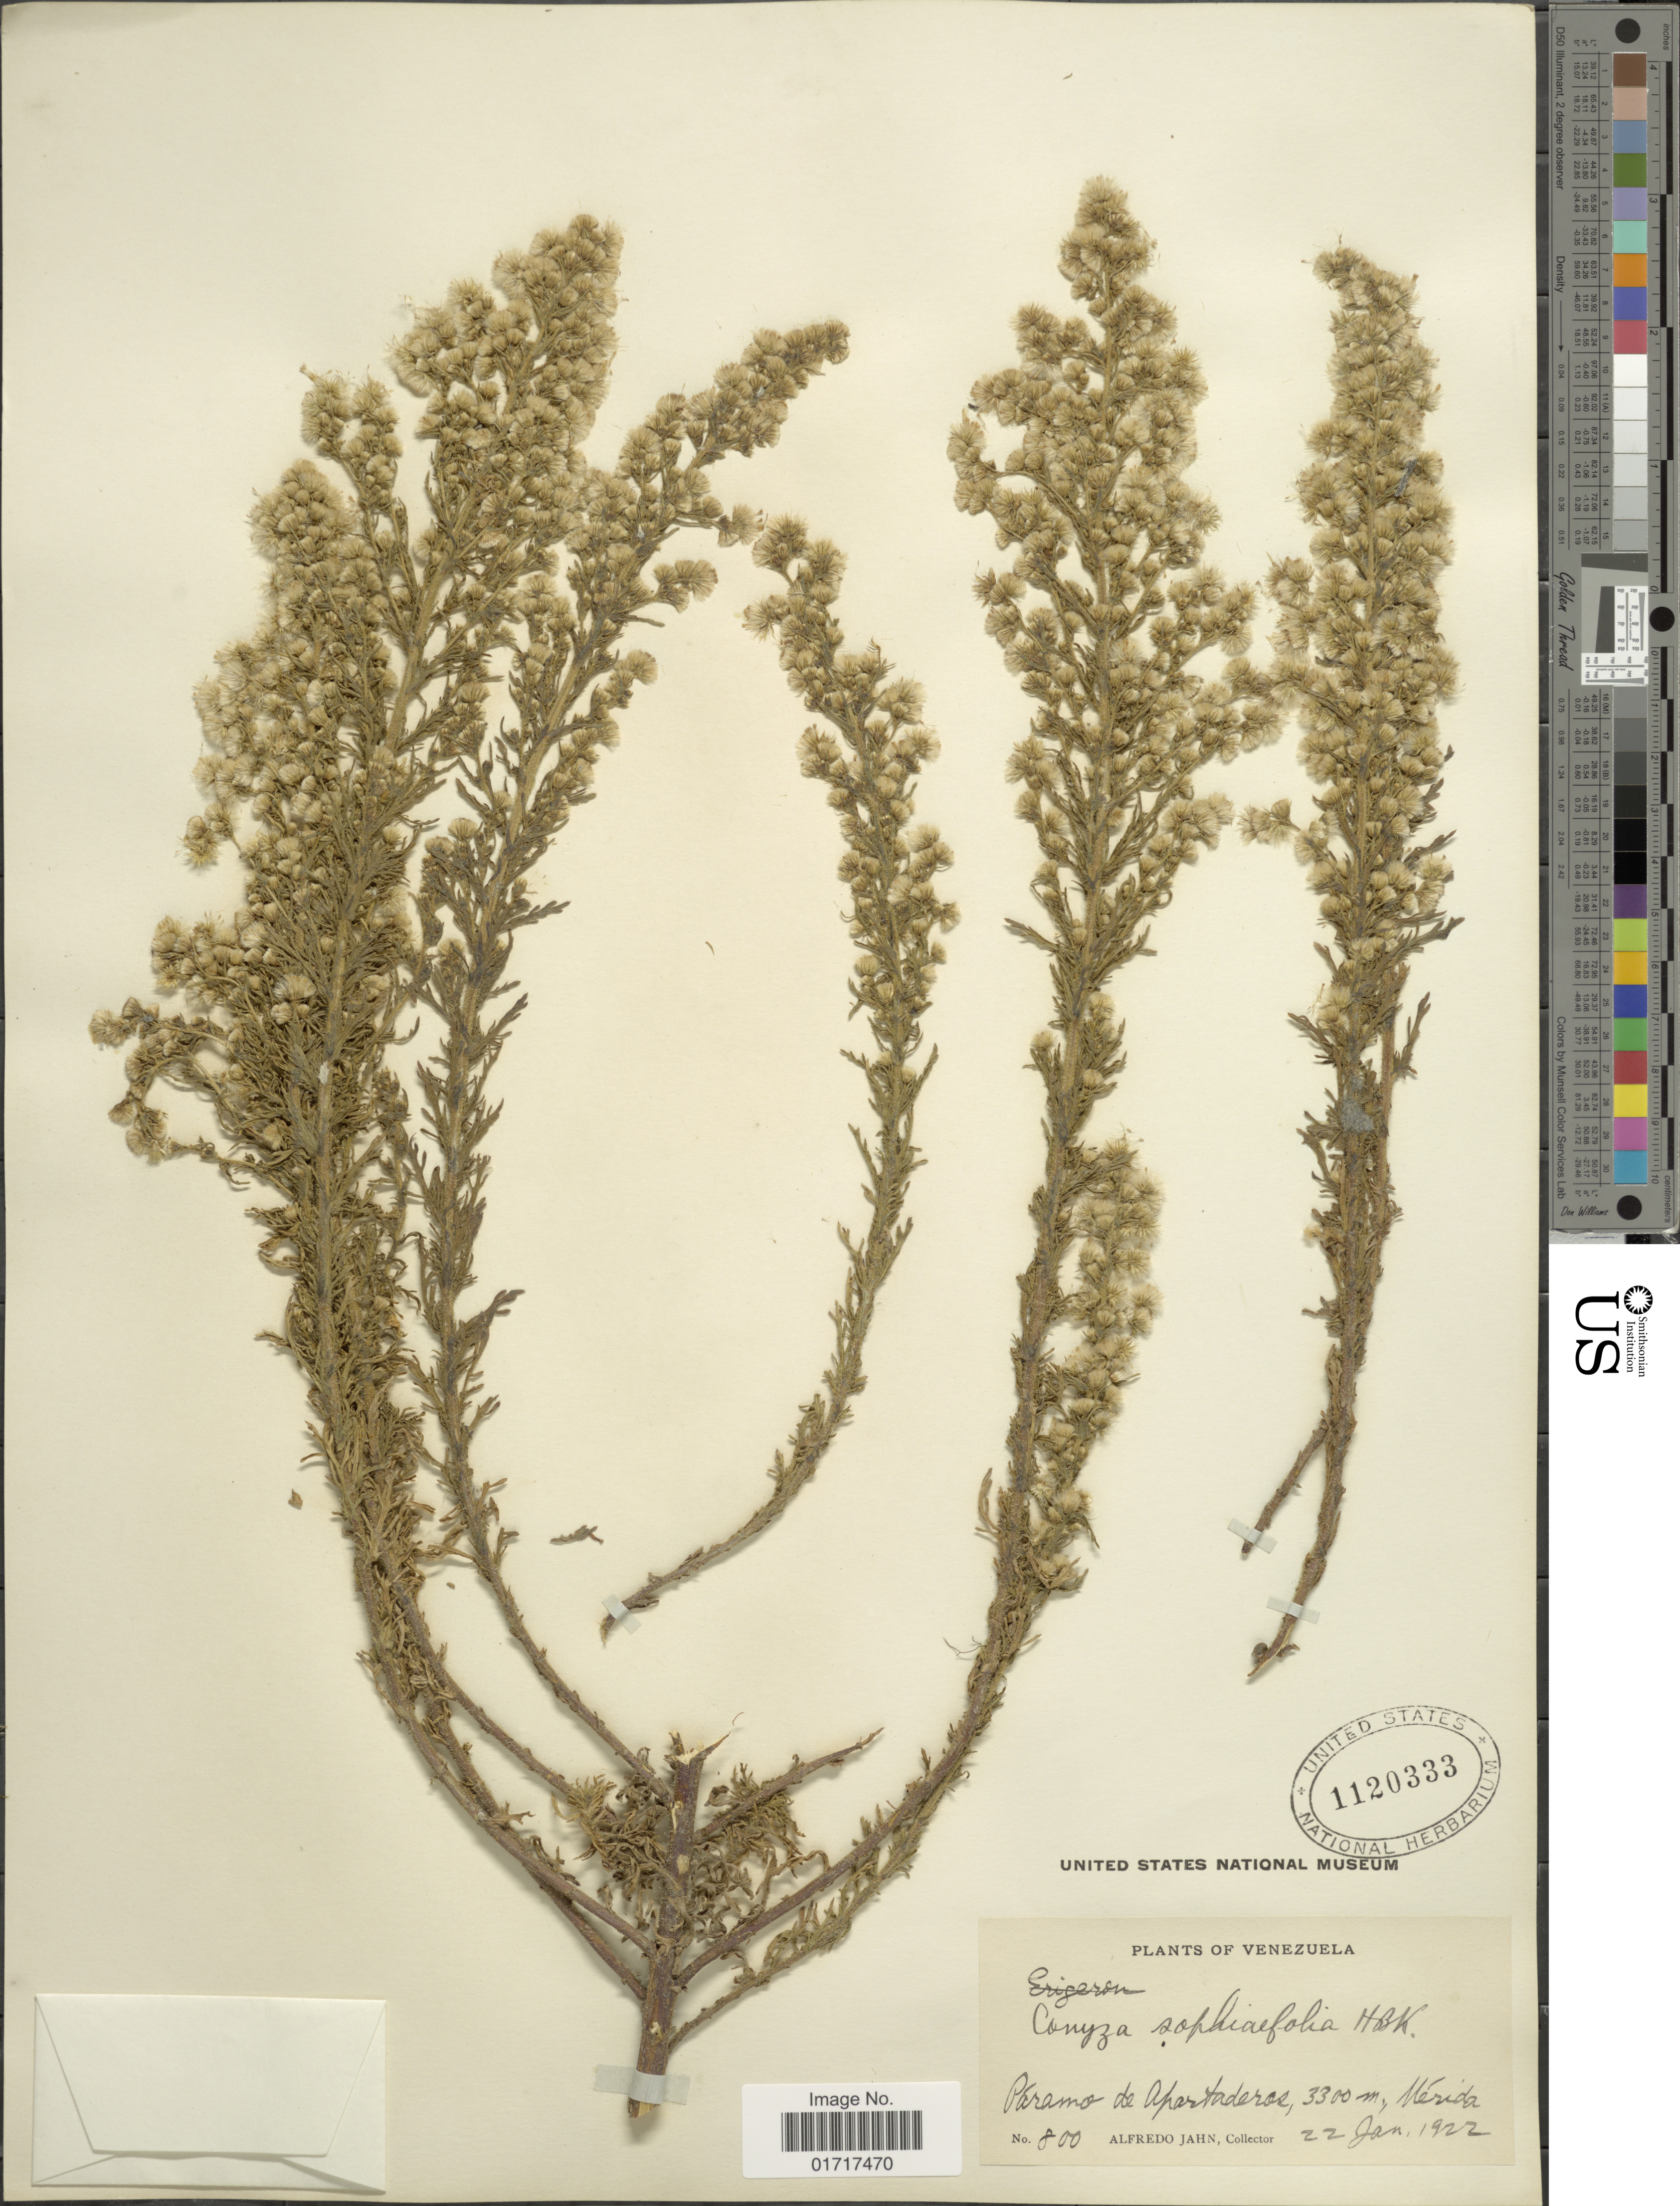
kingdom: Plantae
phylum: Tracheophyta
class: Magnoliopsida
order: Asterales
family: Asteraceae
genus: Conyza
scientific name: Conyza sophiifolia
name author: Kunth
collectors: A. Jahn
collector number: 800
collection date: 1922-01-22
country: Venezuela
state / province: Mérida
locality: Paramo de Apartaderos, Merida.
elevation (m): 3300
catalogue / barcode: US 1120333